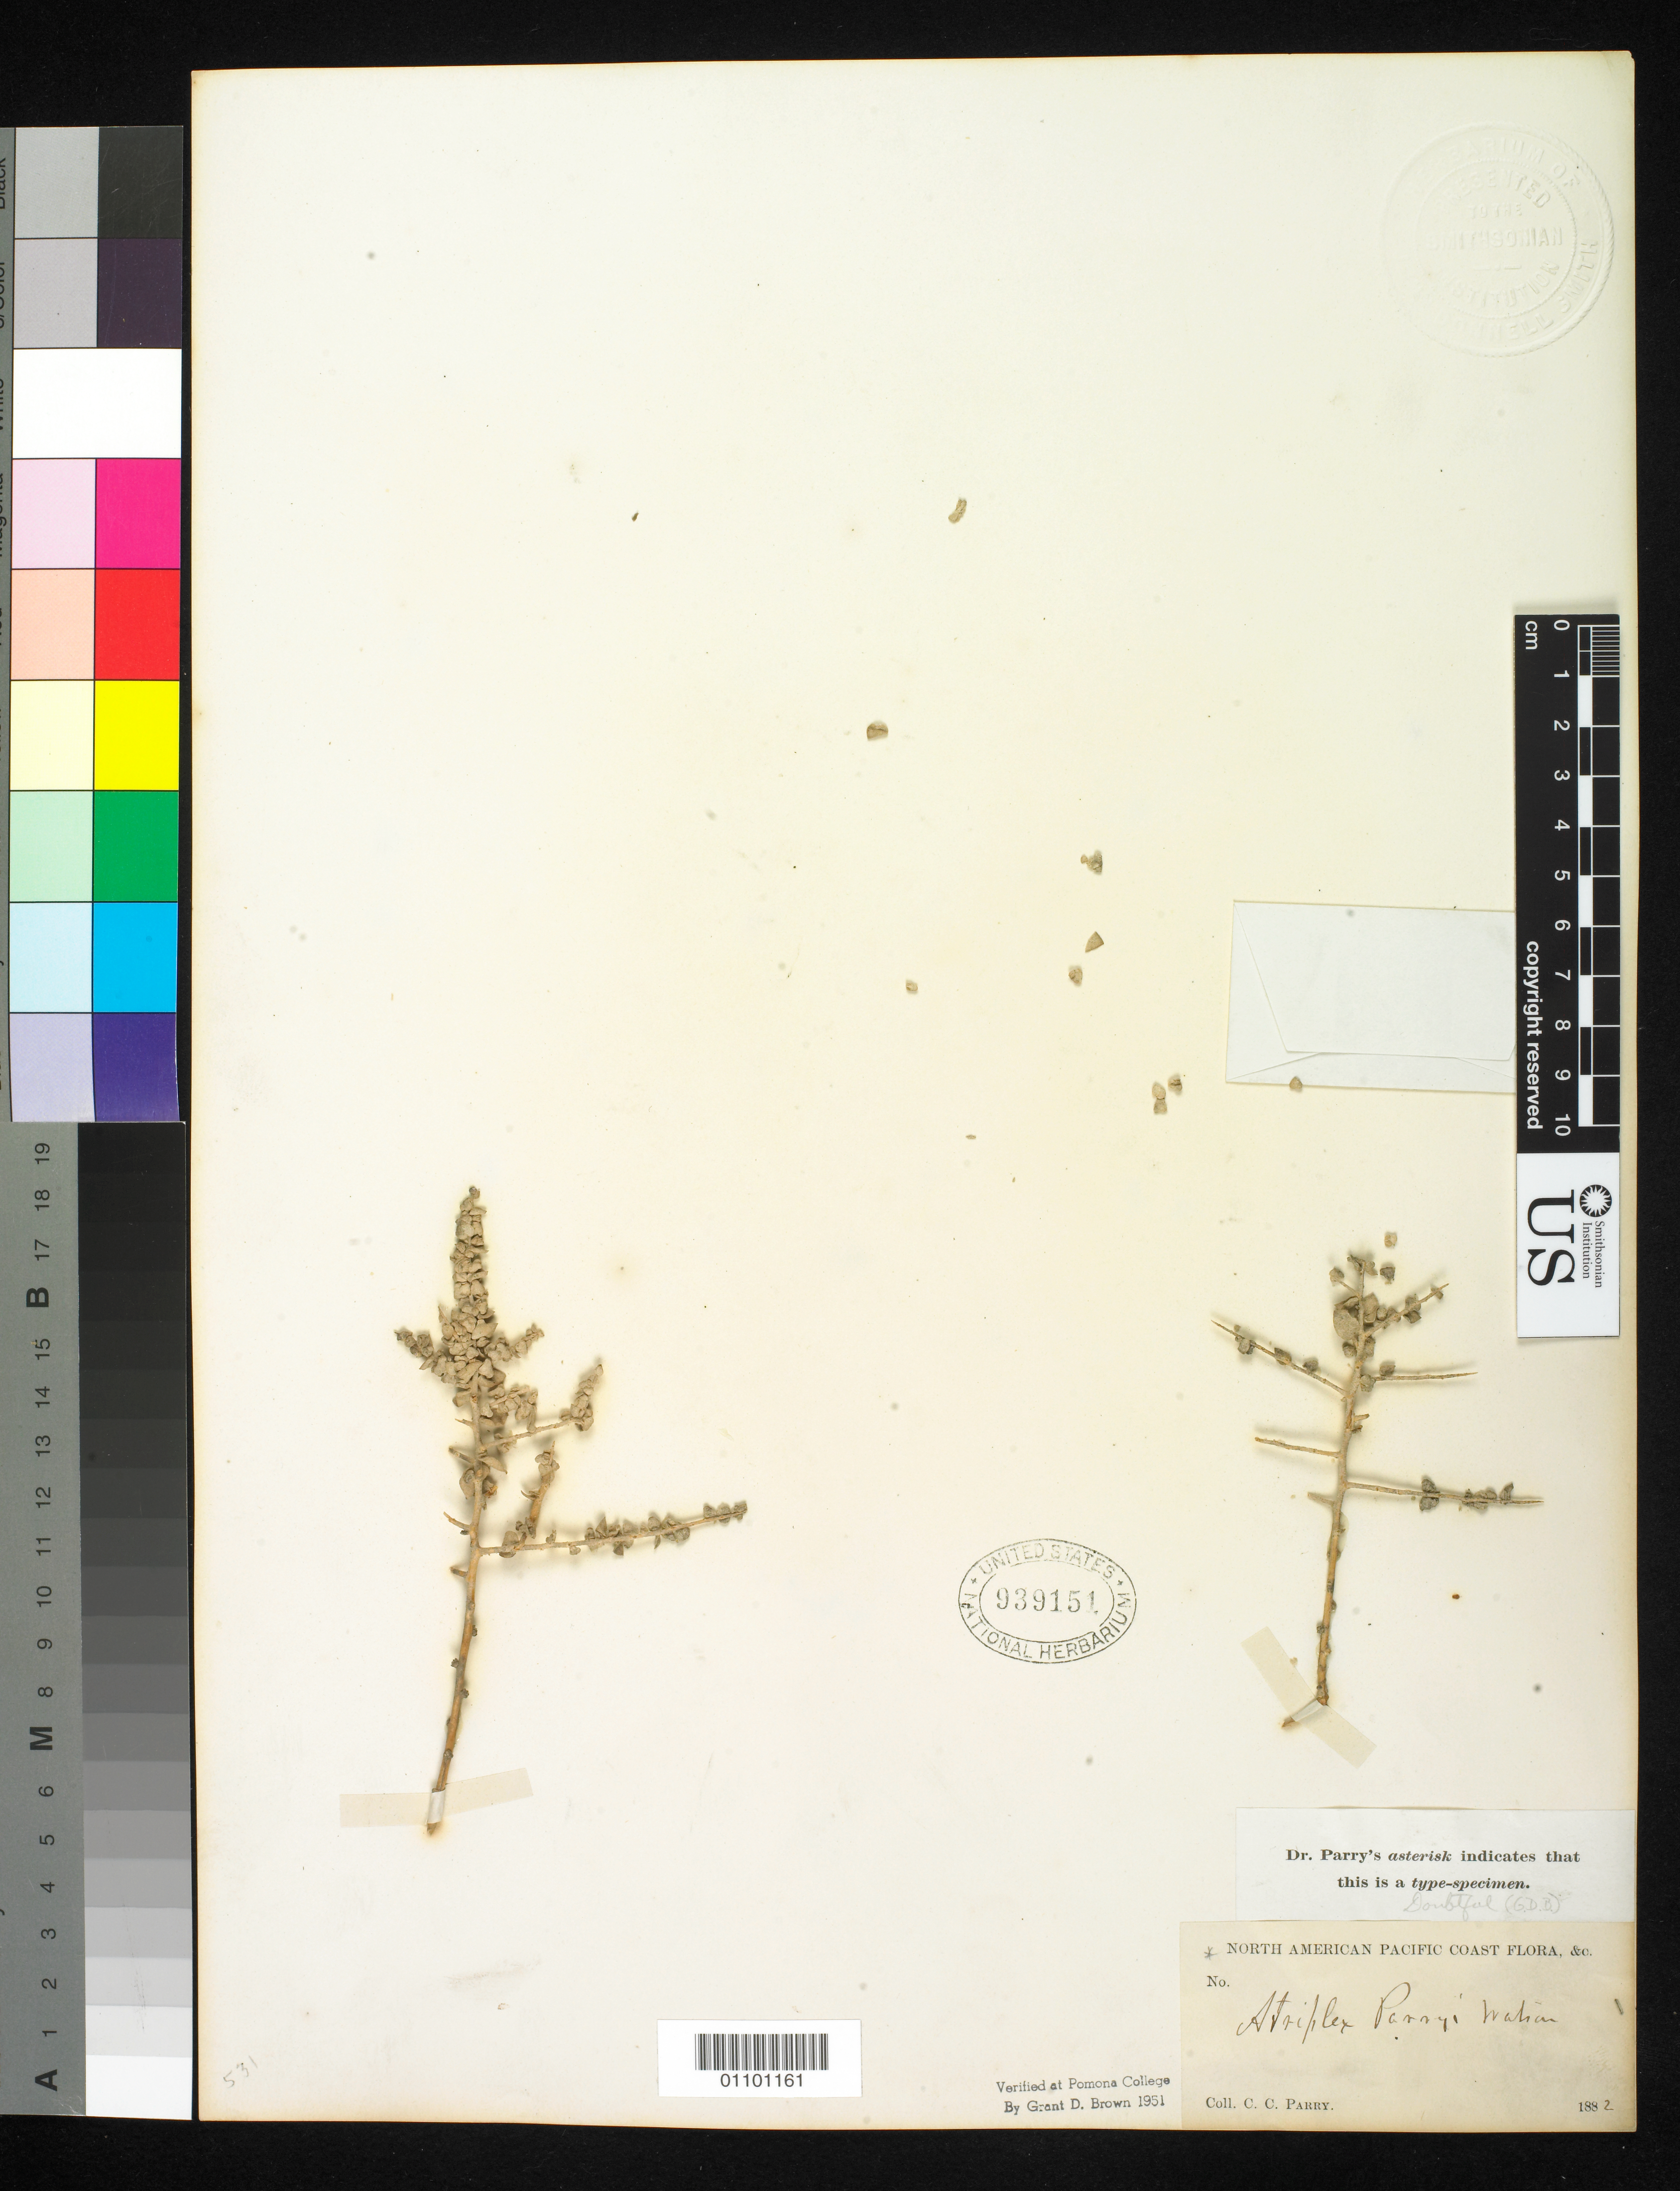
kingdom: Plantae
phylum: Tracheophyta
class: Magnoliopsida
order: Caryophyllales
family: Amaranthaceae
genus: Atriplex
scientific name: Atriplex parryi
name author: S. Watson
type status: Possible Type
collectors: C. C. Parry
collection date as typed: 1882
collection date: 1882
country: United States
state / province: California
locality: Pacific Coast.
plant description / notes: Protologue cites collection date as 188.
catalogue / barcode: US 939151